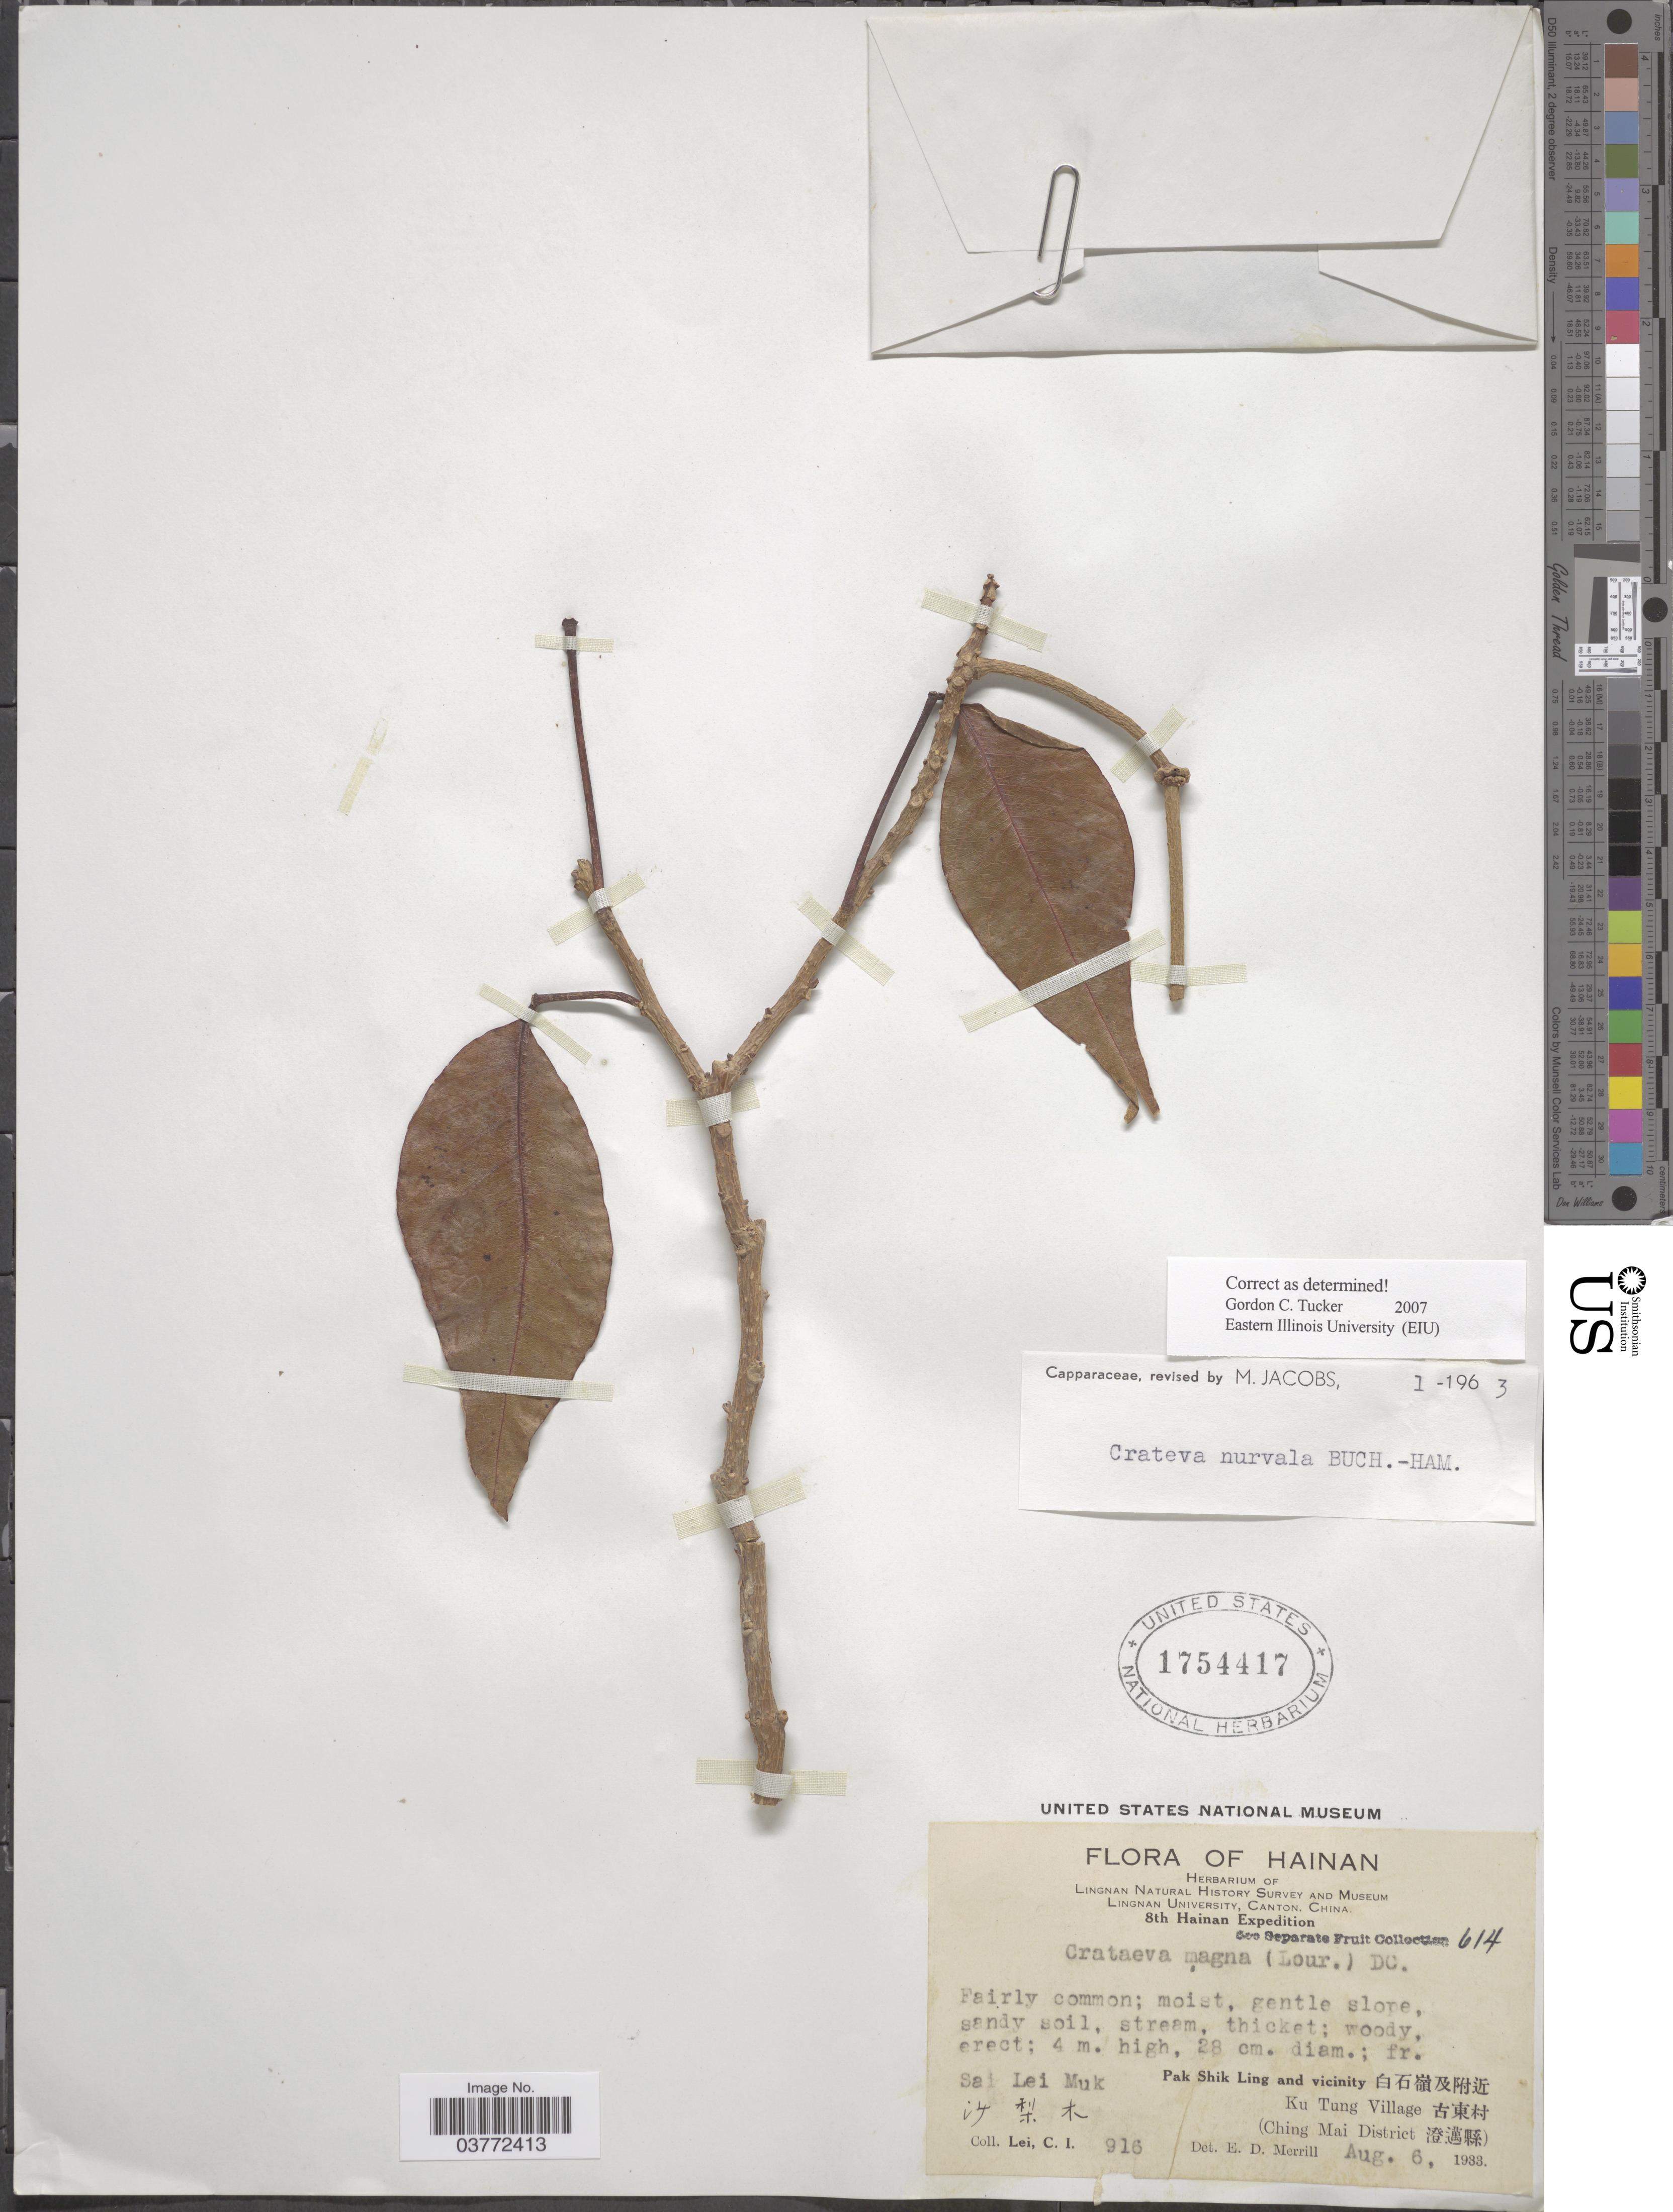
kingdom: Plantae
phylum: Tracheophyta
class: Magnoliopsida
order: Brassicales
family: Capparaceae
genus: Crateva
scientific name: Crateva nurvala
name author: Buch.-Ham.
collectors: C. I. Lei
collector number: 916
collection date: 1933-08-06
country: China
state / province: Hainan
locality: Sai Lei Muk. Pak Shik Ling and vicinity X, Ku Tung Village X, (Ching Mai District X).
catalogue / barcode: US 1754417